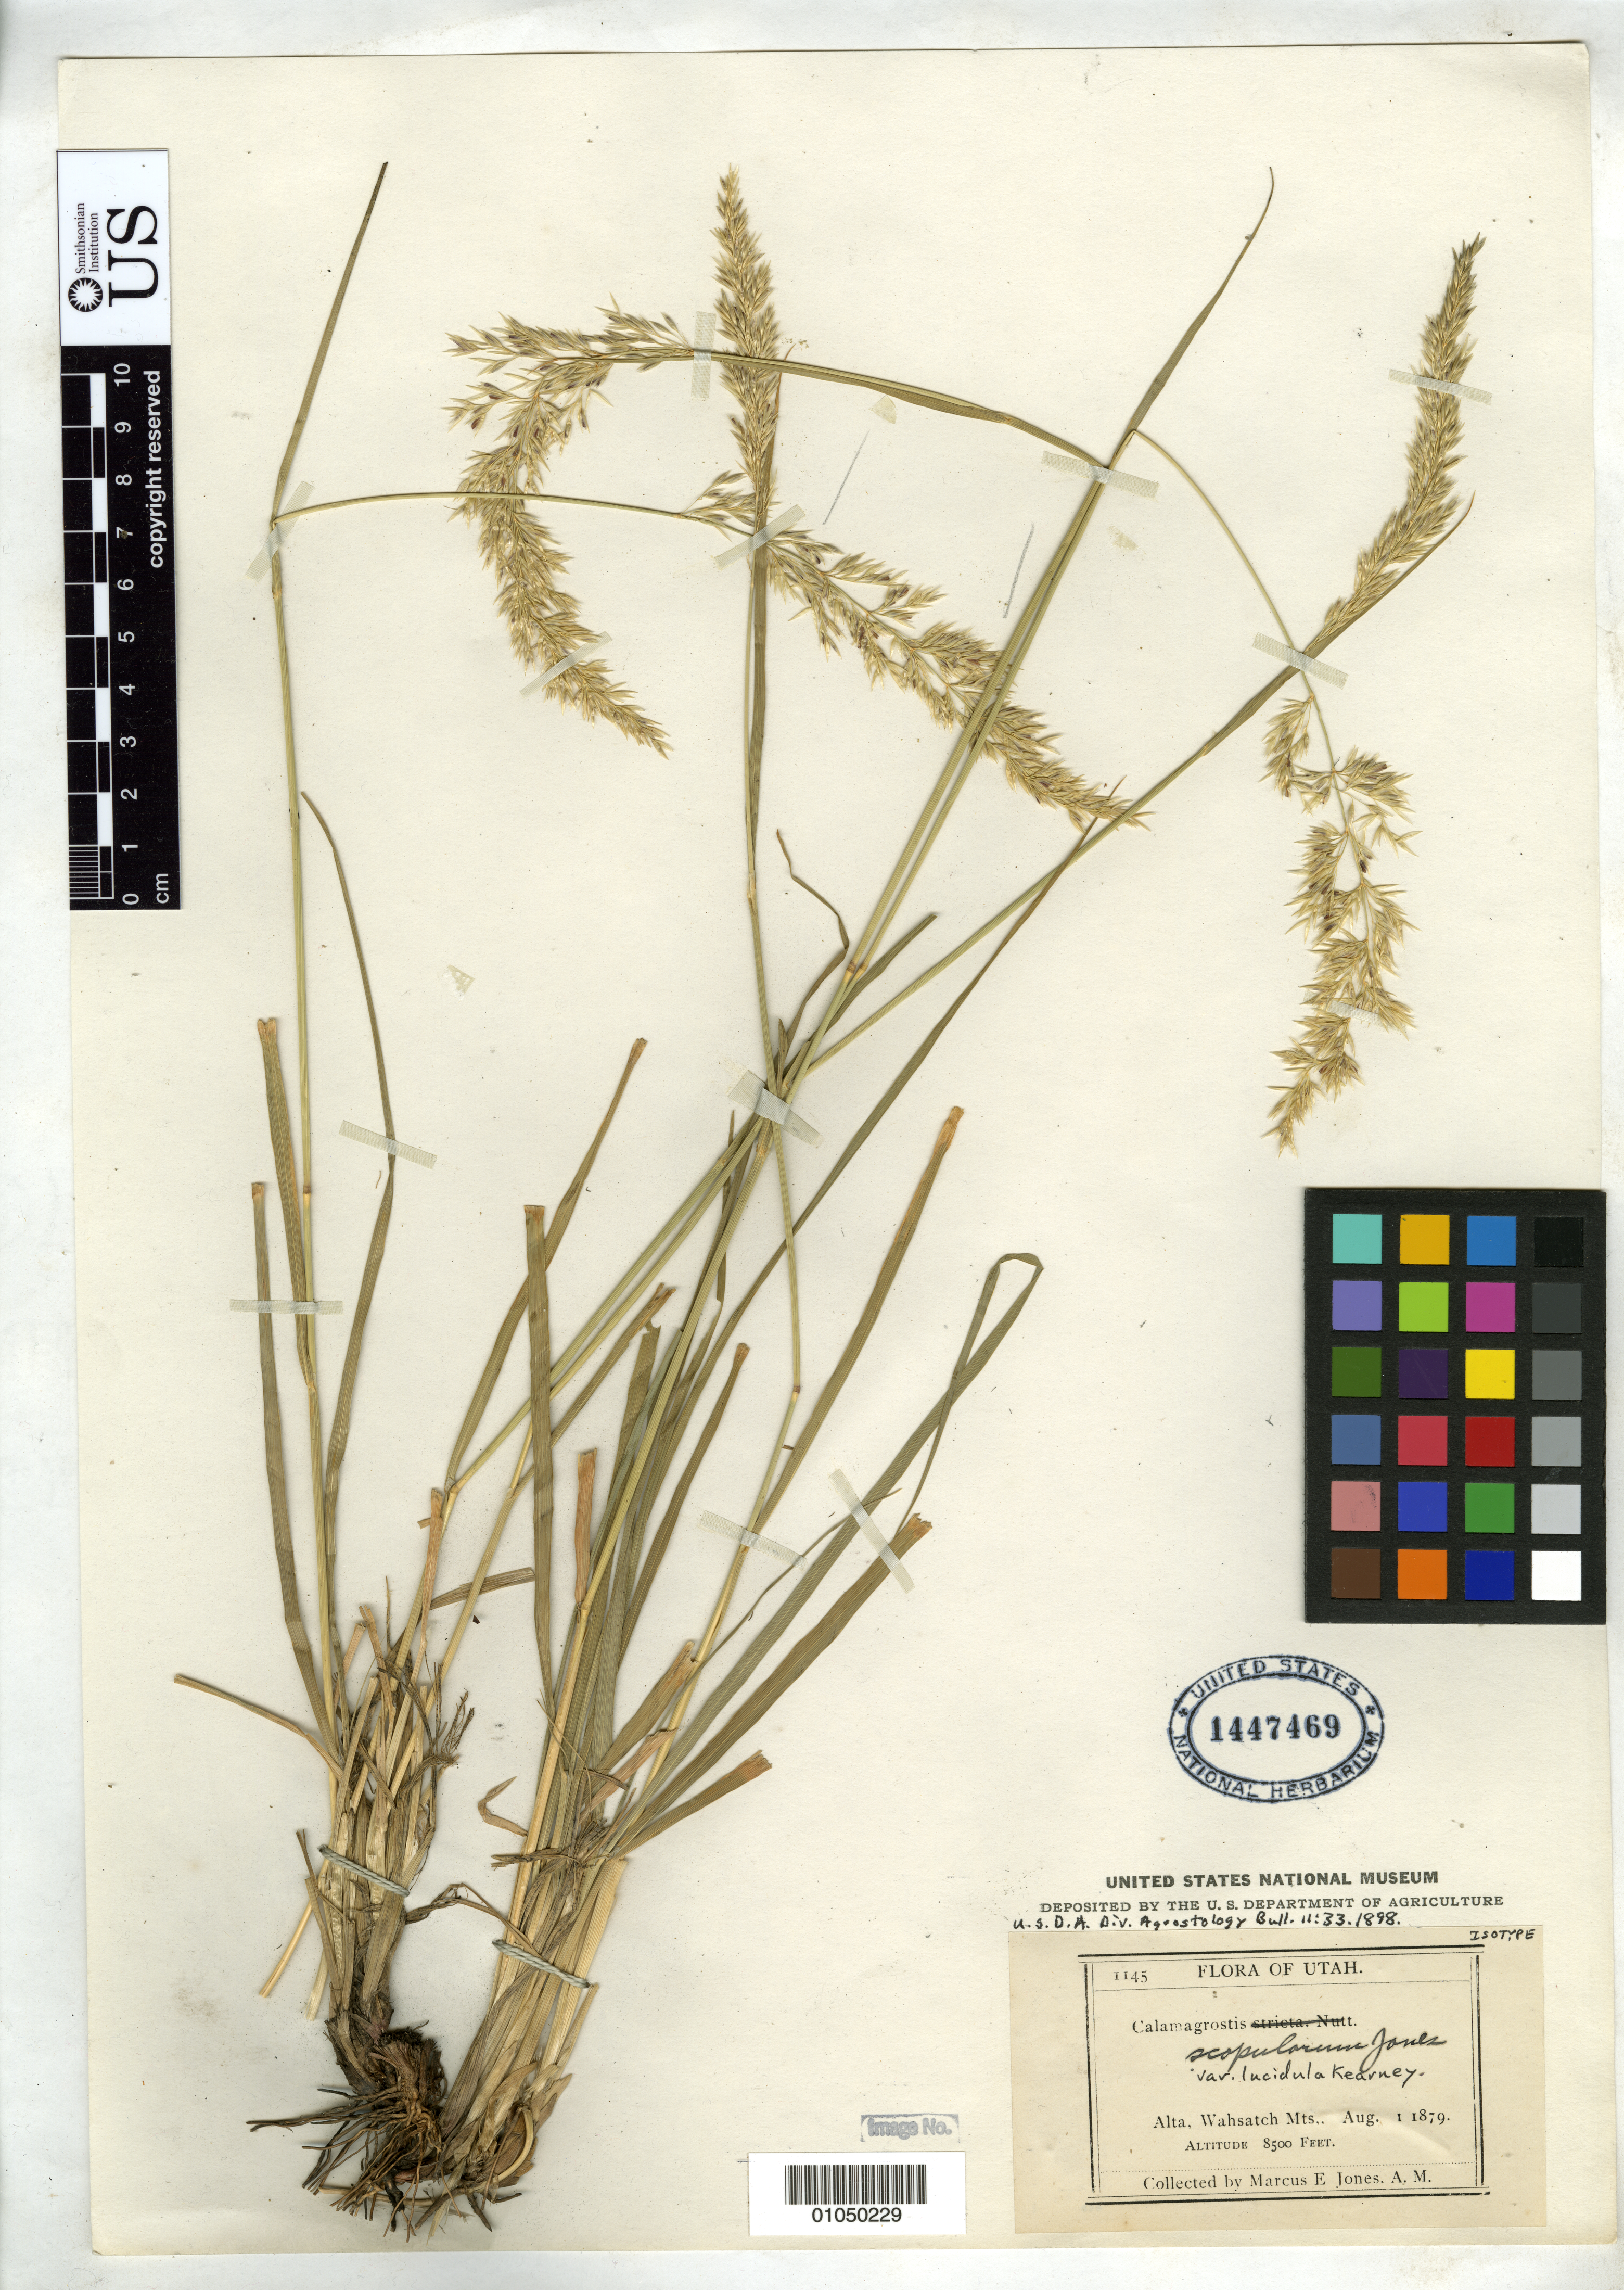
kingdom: Plantae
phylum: Tracheophyta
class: Liliopsida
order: Poales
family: Poaceae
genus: Calamagrostis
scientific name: Calamagrostis scopulorum var. lucidula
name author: Kearney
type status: Isotype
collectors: M. E. Jones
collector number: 1145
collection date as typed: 01 Aug 1879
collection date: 1879-08-01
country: United States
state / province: Utah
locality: Altah, Wahsatch Mts.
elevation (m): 2591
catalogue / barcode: US 1447469